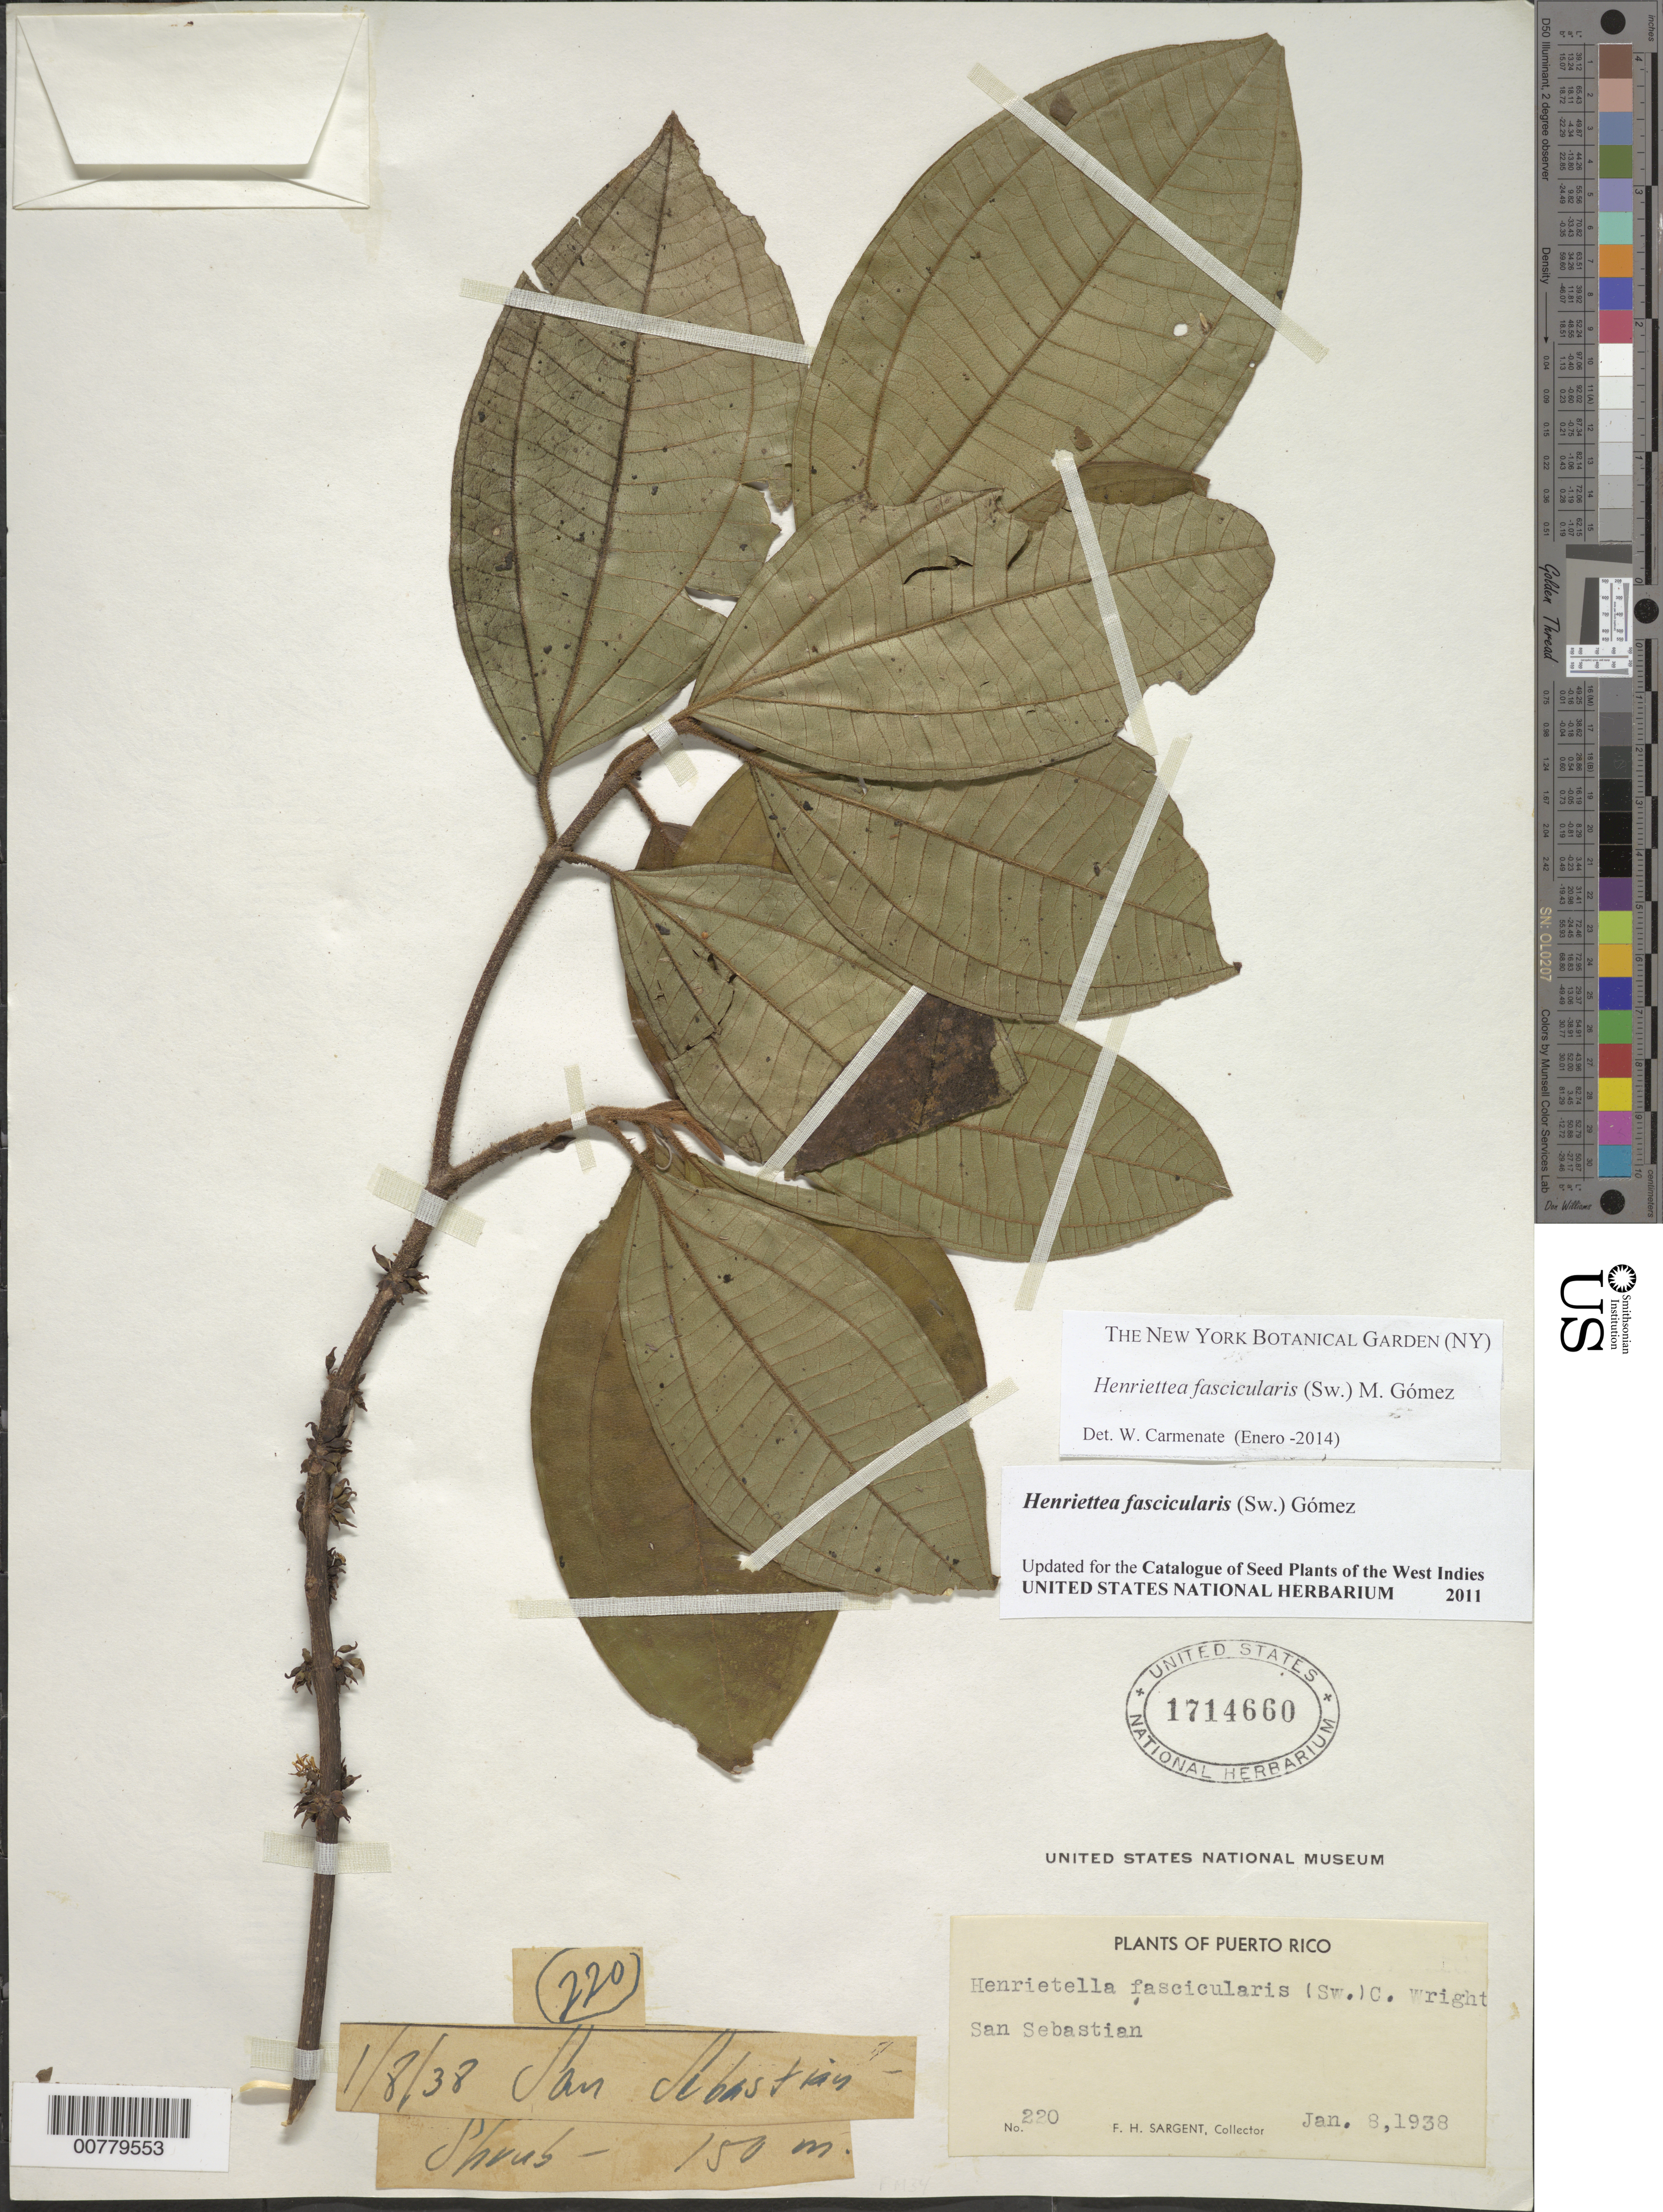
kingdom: Plantae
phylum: Tracheophyta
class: Magnoliopsida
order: Myrtales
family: Melastomataceae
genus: Henriettella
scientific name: Henriettella fascicularis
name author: (Sw.) C. Wright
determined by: Carmenate, W.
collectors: F. H. Sargent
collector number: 220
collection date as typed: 08 Jan 1938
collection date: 1938-01-08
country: Puerto Rico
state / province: San Sebastián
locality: San Sebastian.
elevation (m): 150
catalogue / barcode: US 1714660